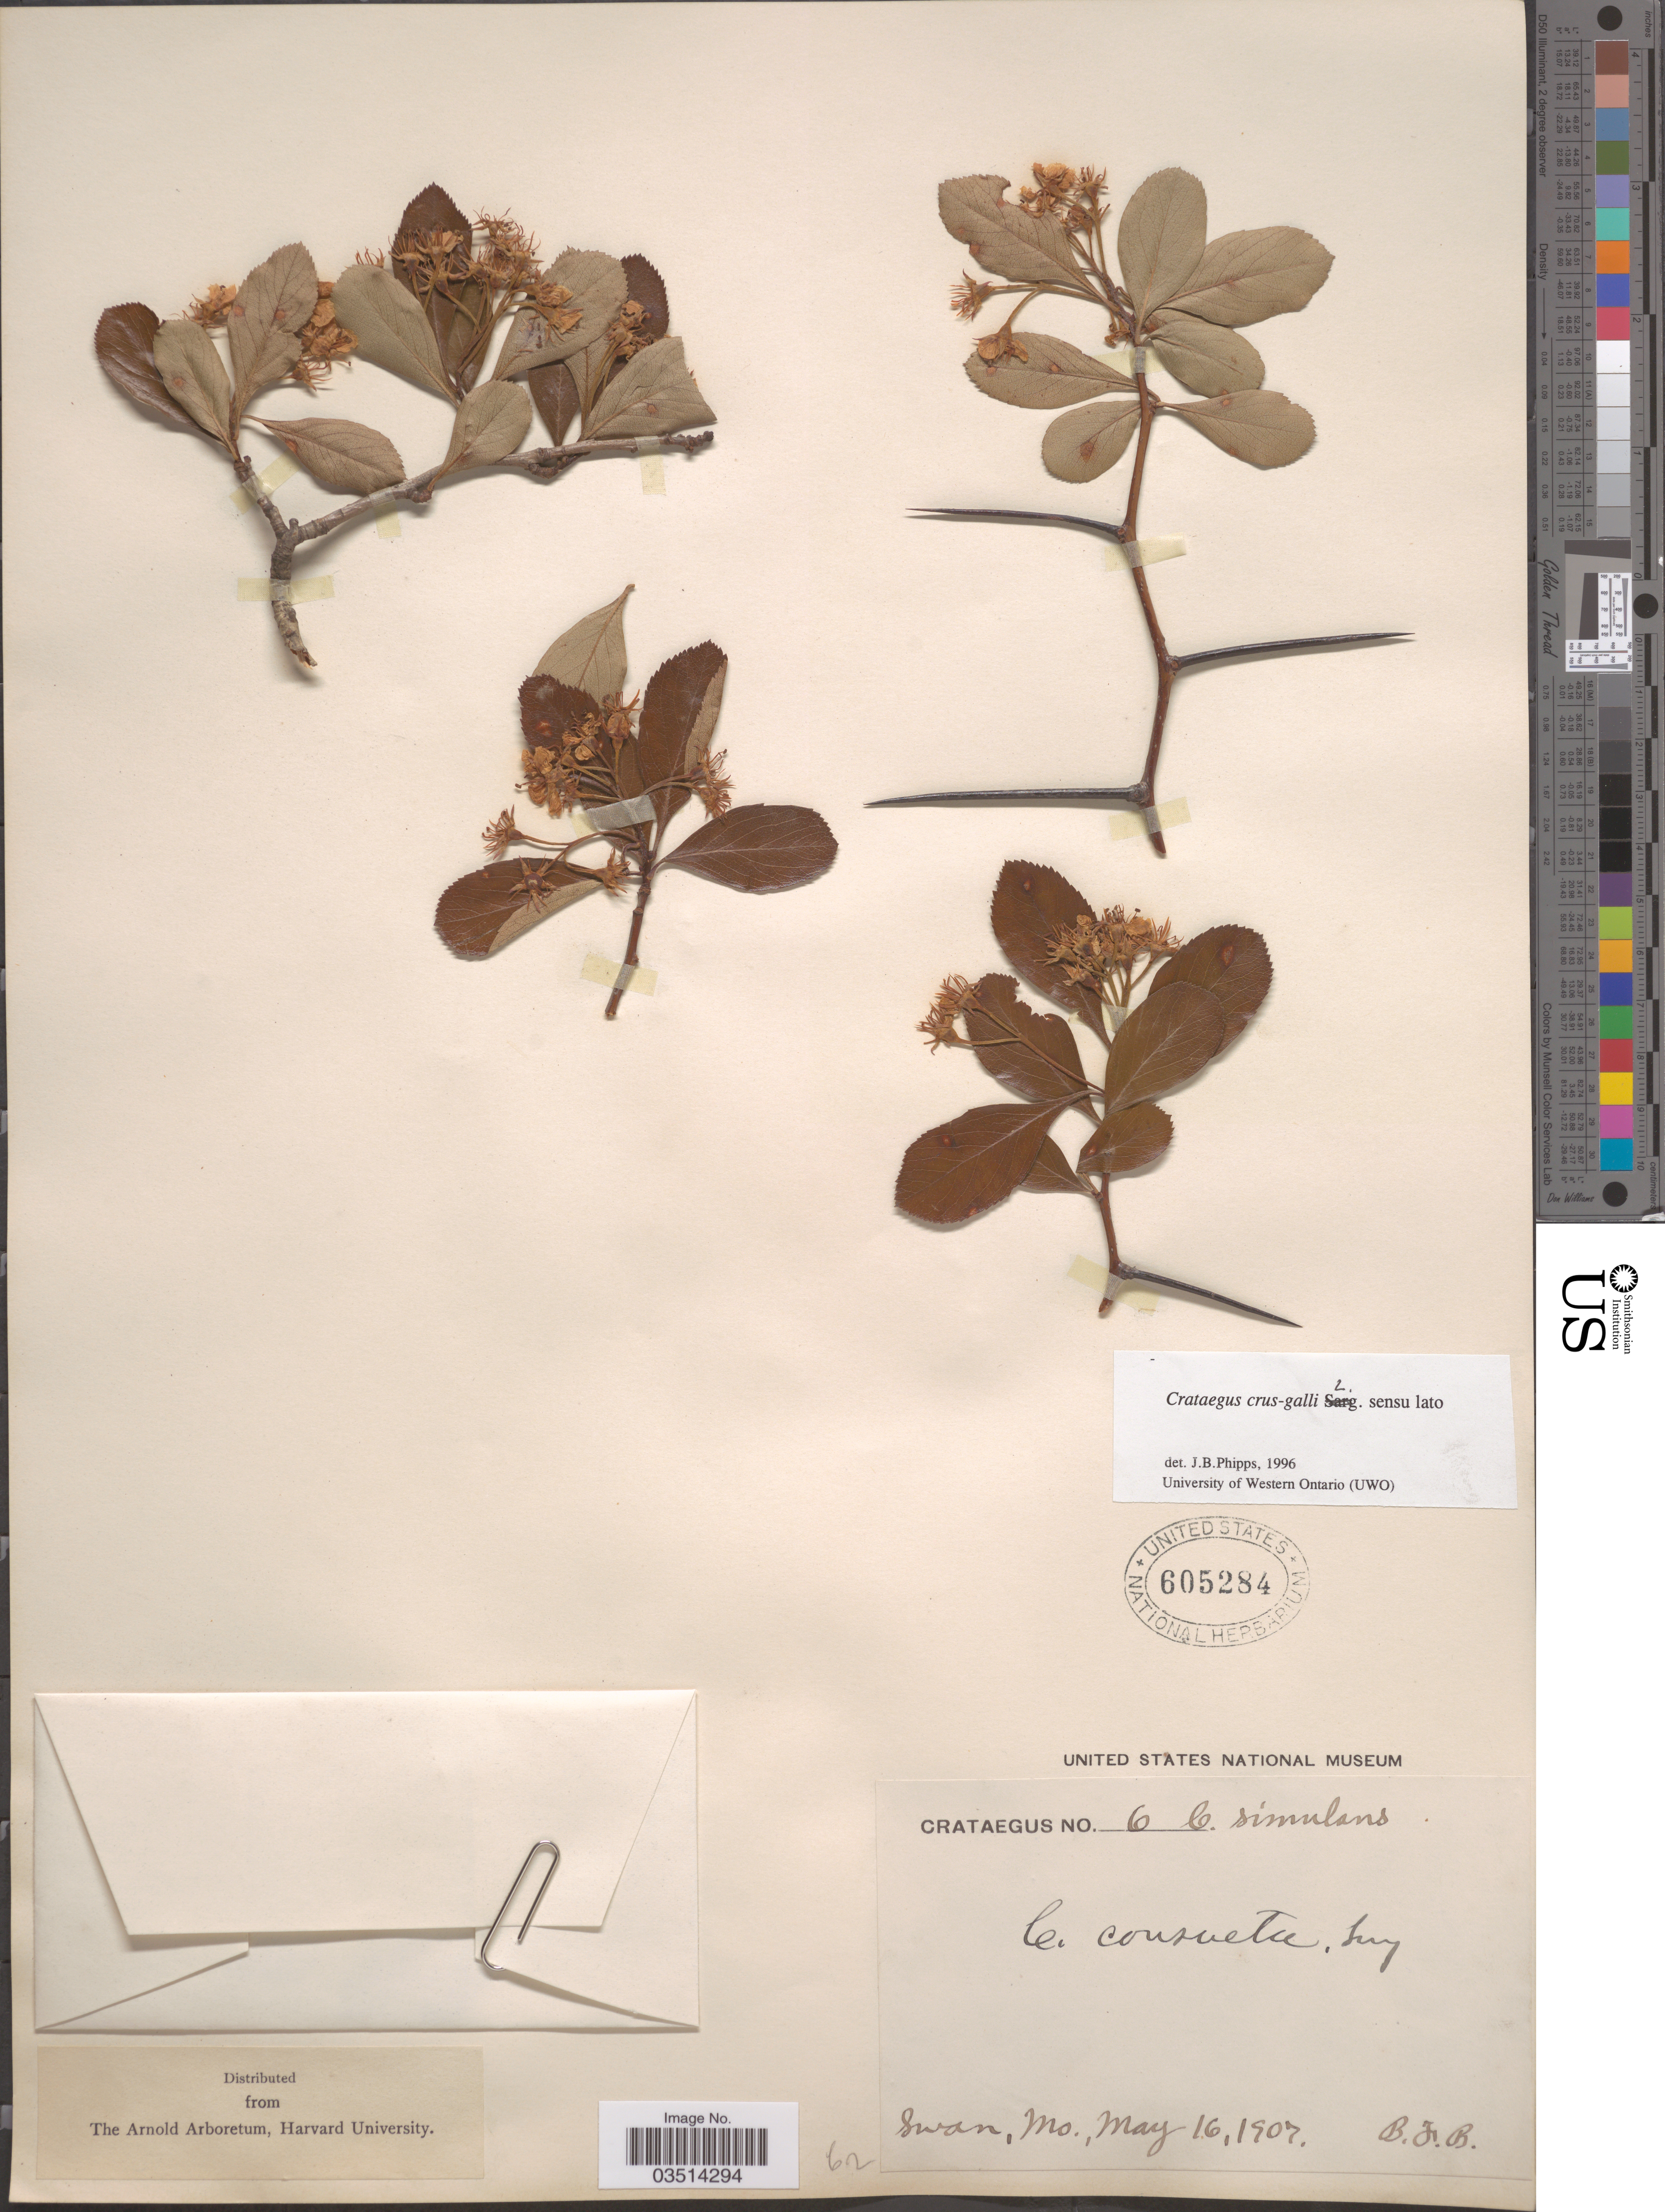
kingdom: Plantae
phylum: Tracheophyta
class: Magnoliopsida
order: Rosales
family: Rosaceae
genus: Crataegus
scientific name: Crataegus crus-galli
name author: L.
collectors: B. F. B.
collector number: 6b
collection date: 1907-05-16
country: United States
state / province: Missouri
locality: Swan.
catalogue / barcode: US 605284